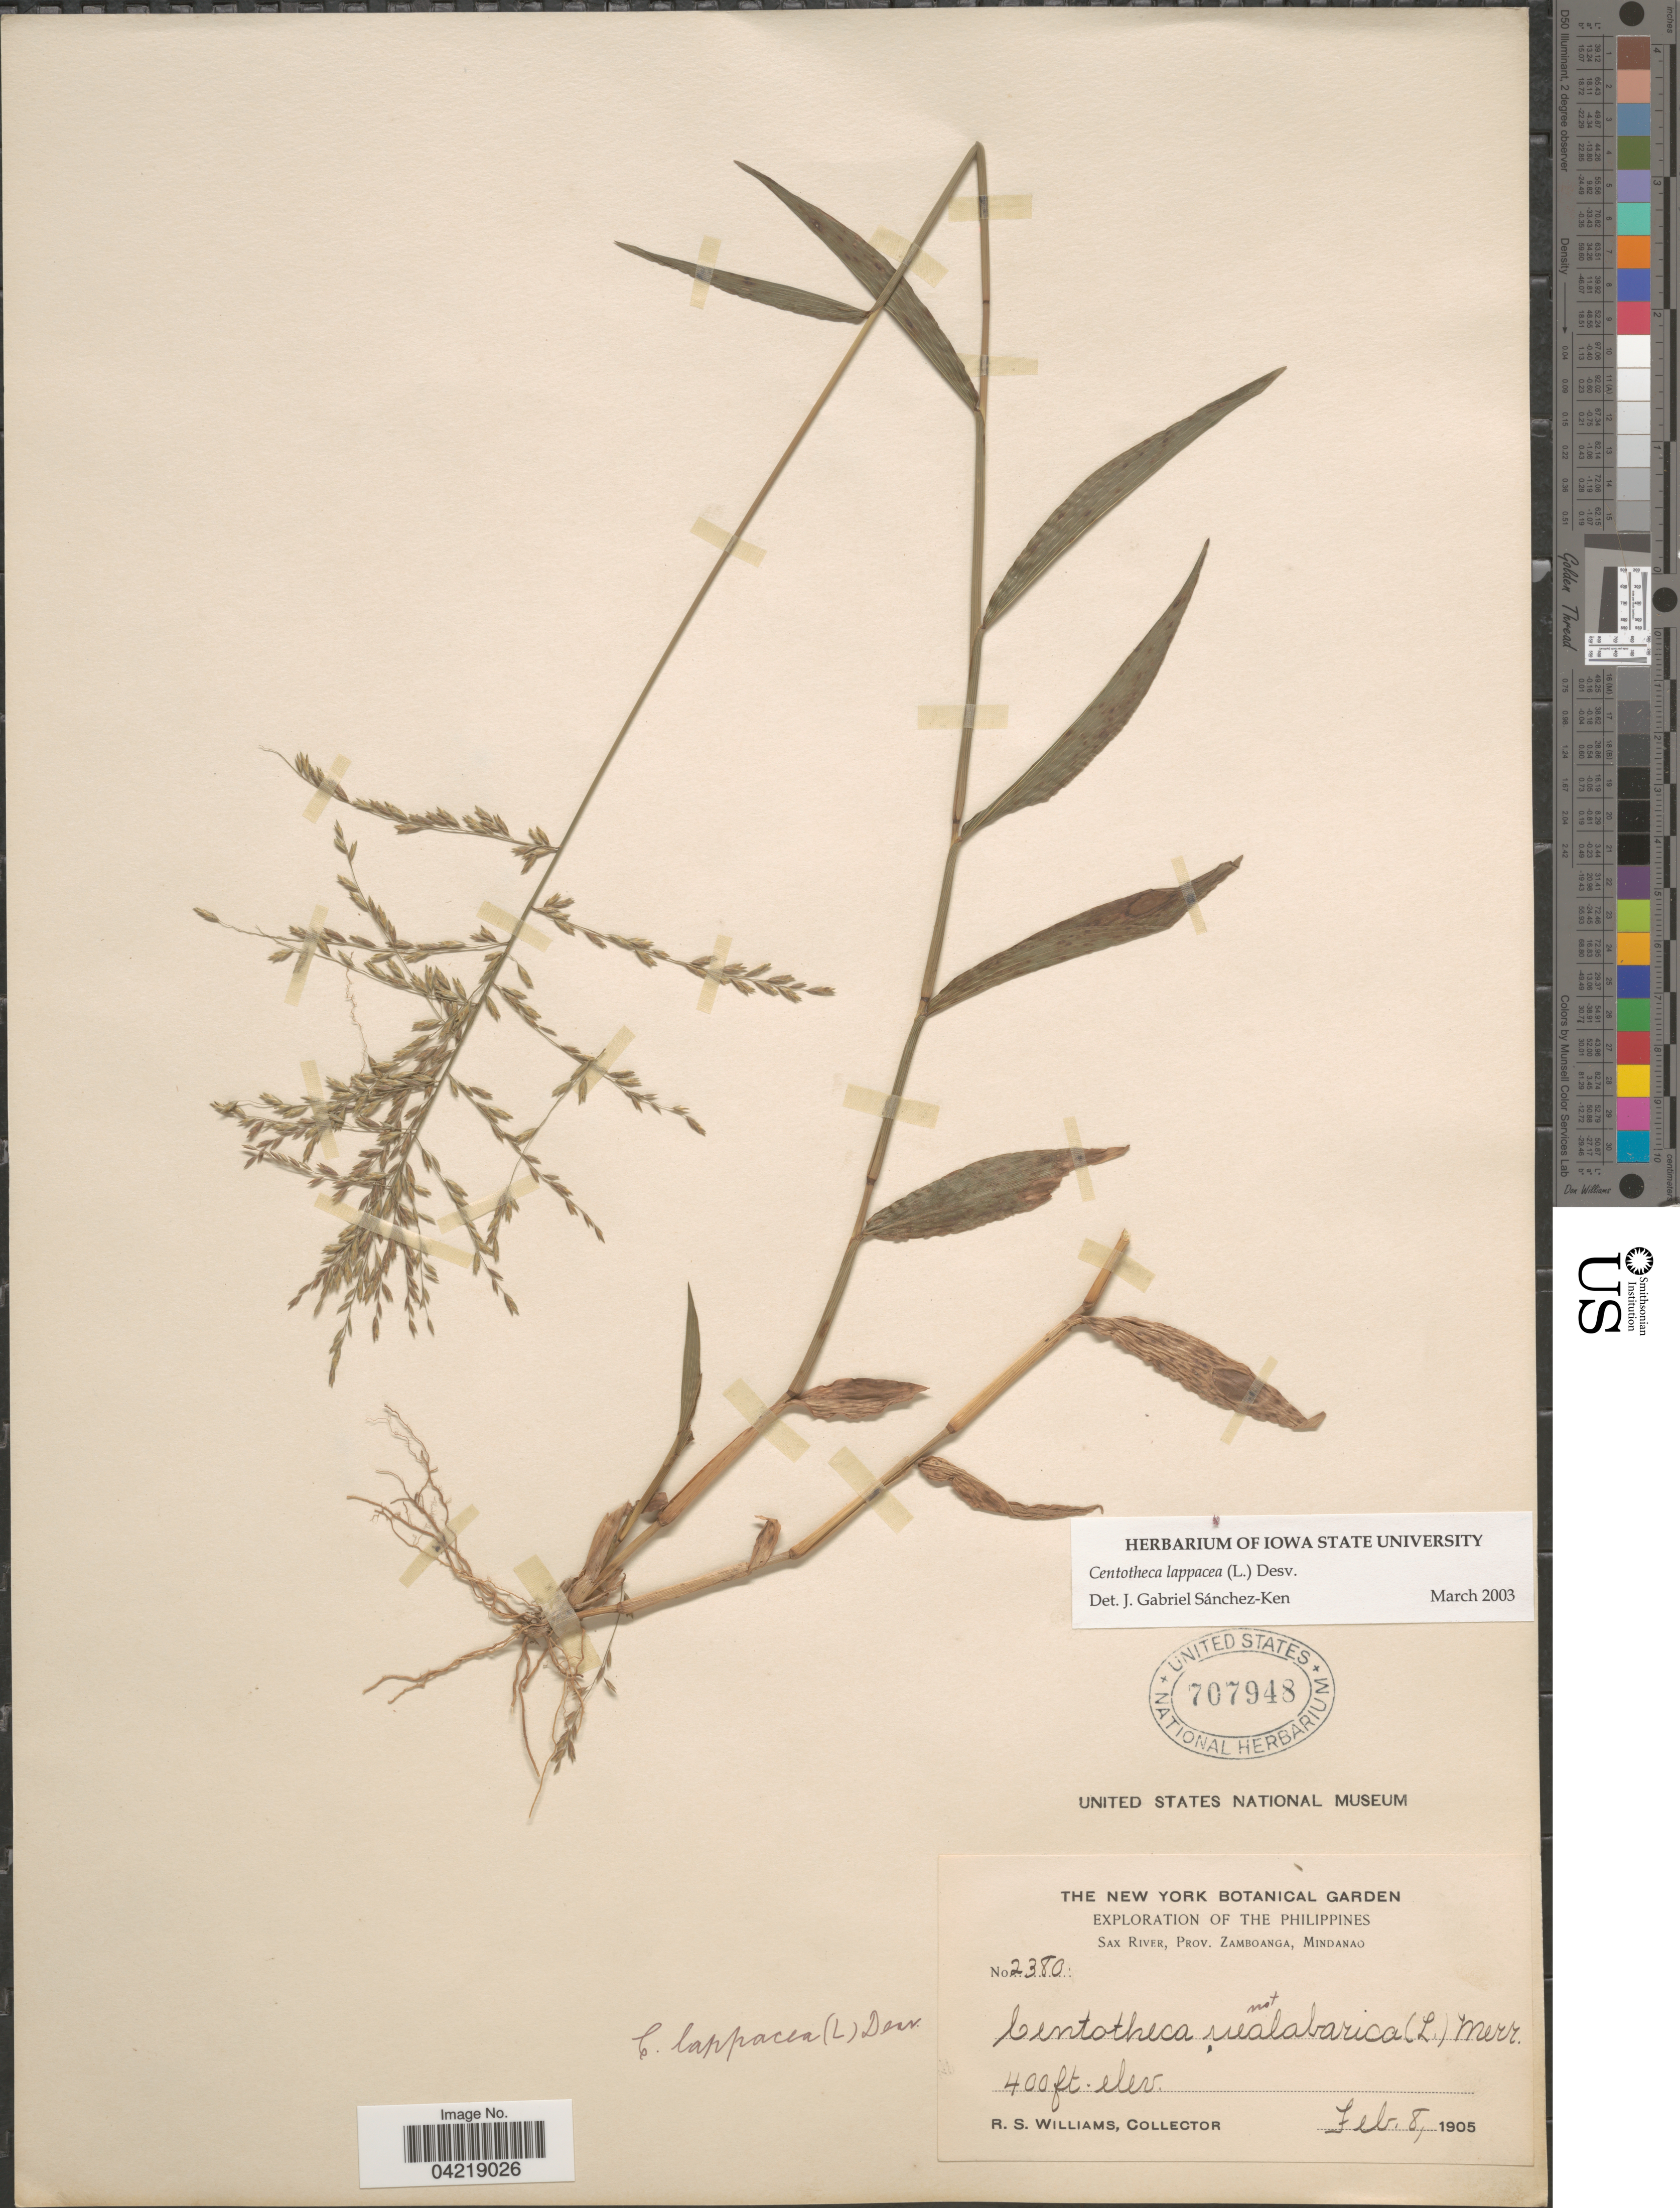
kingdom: Plantae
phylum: Tracheophyta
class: Liliopsida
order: Poales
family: Poaceae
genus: Centotheca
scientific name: Centotheca lappacea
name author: (L.) Desv.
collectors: R. S. Williams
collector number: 2380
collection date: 1905-02-08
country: Philippines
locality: Exploration of the Philippines. Sax River, Prov. Zamboanga, Mindanao.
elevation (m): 122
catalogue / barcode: US 707948